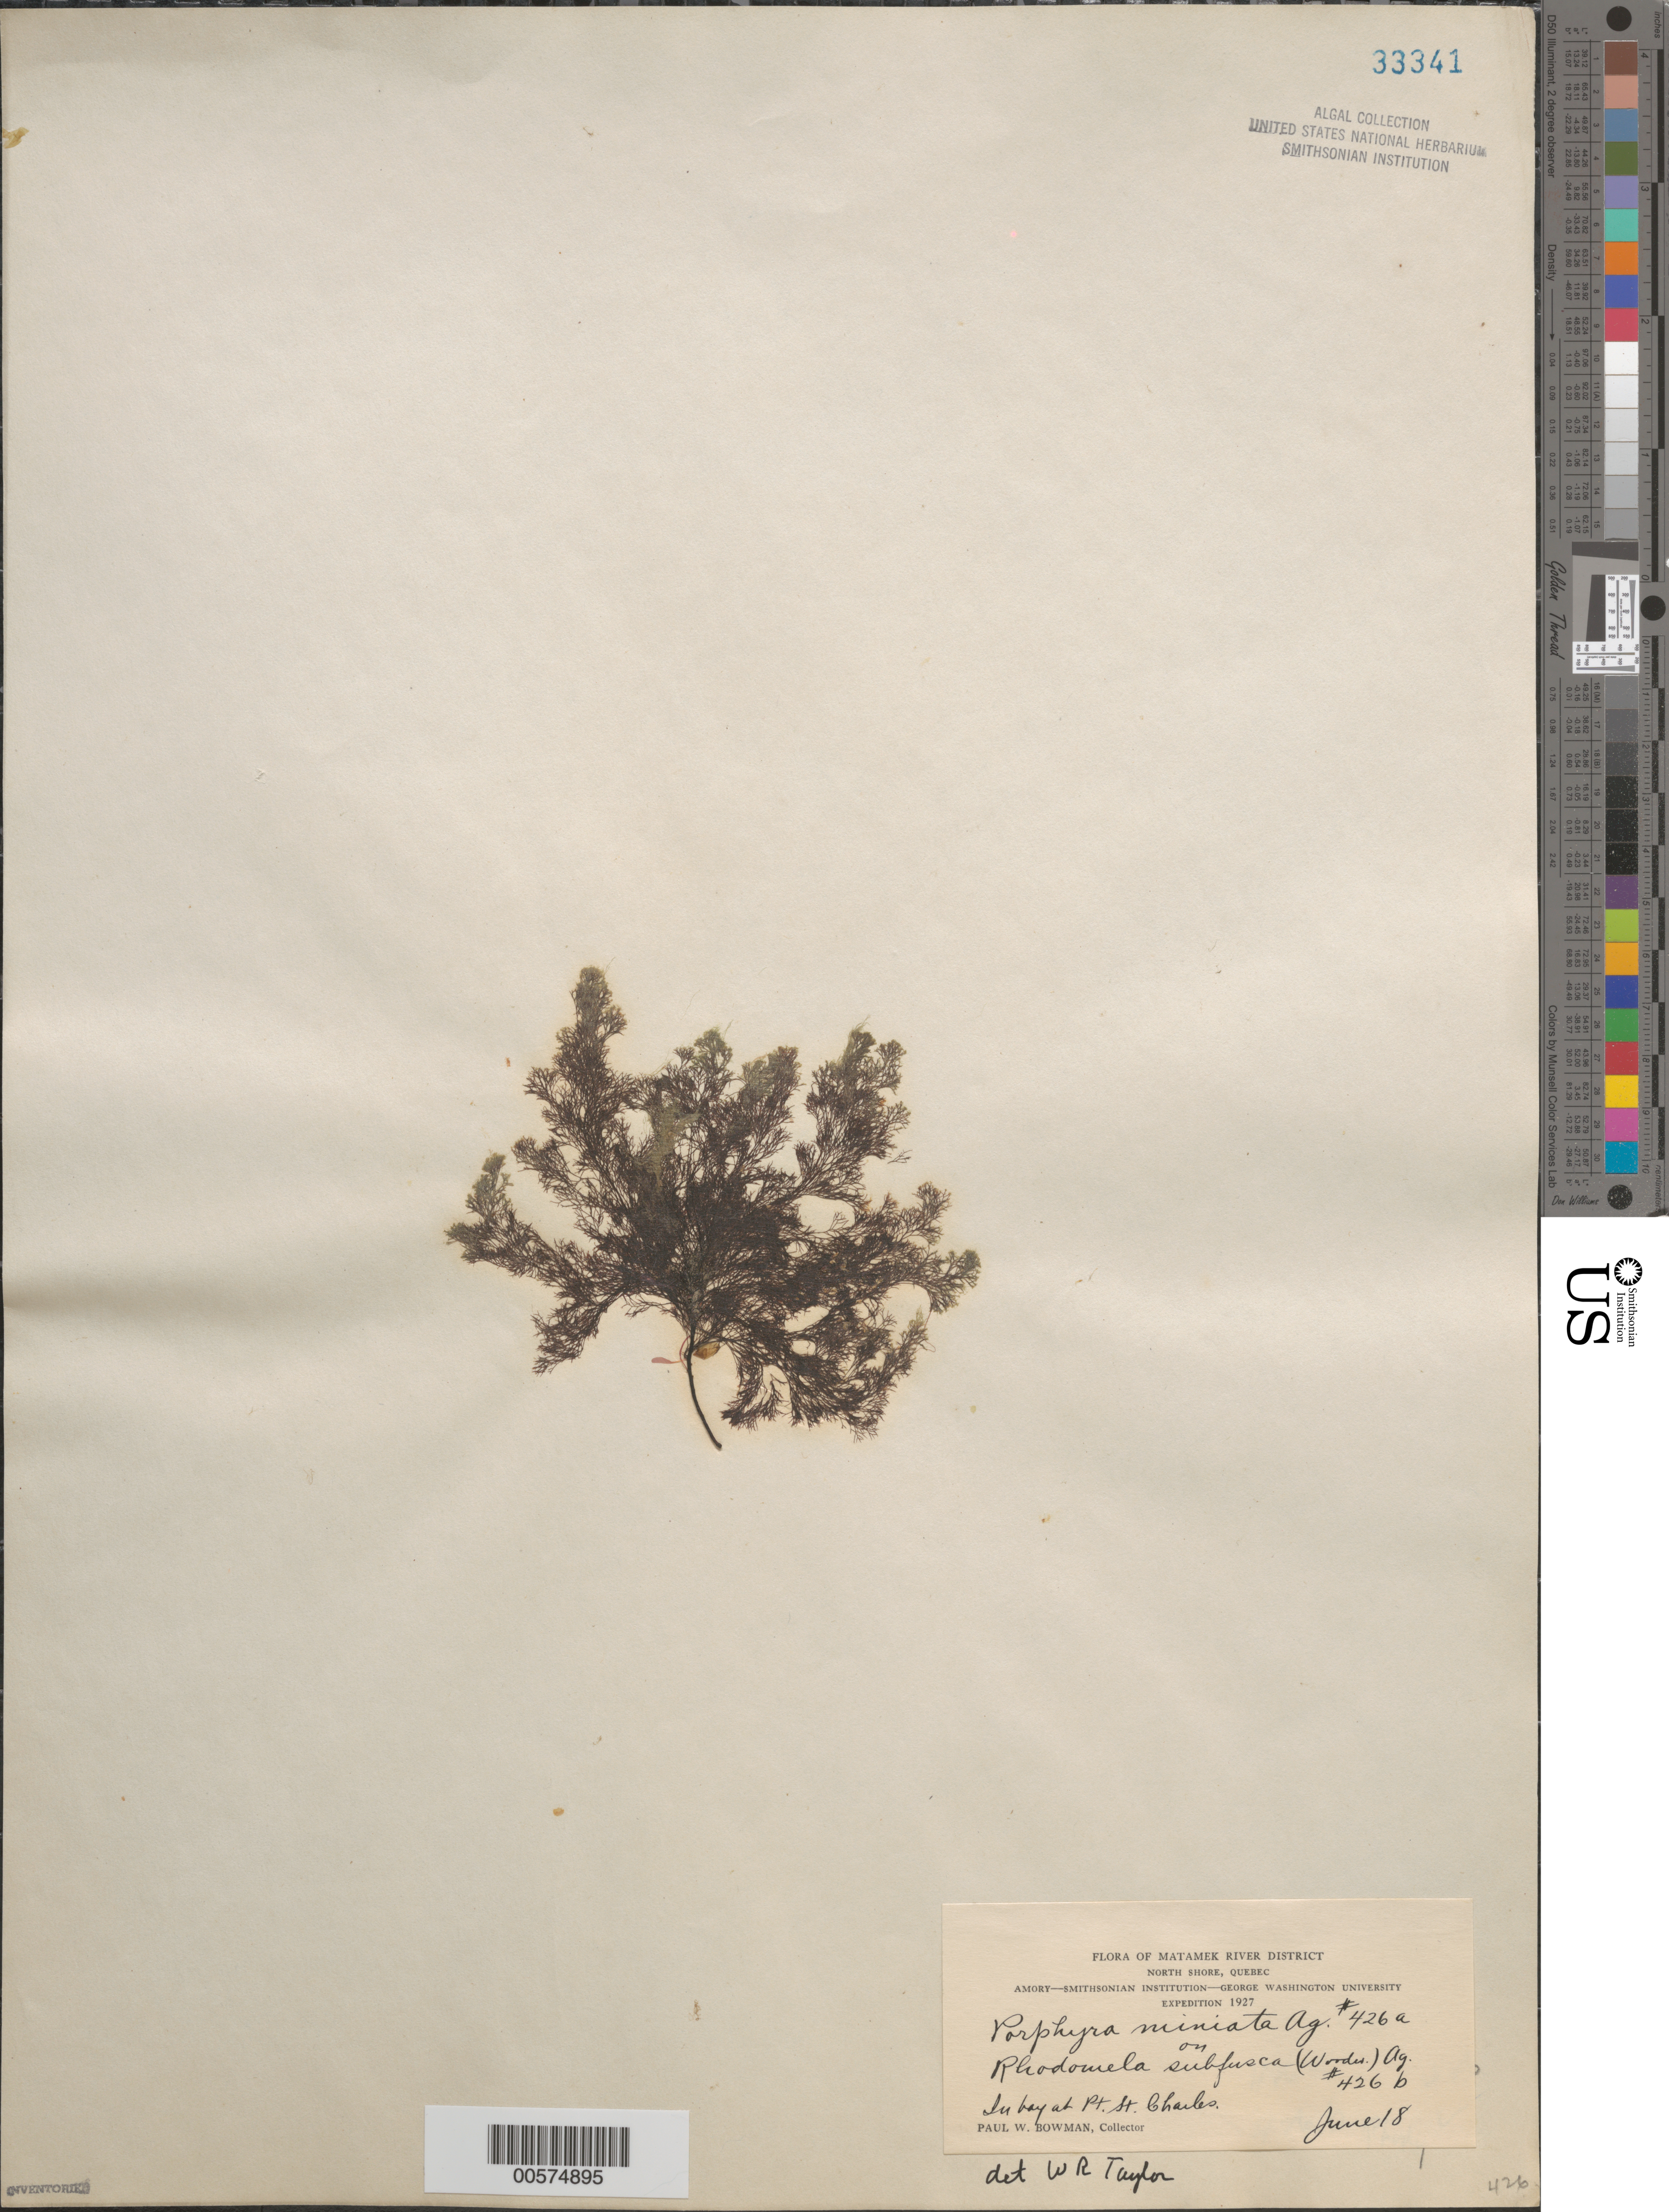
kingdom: Plantae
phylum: Rhodophyta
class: Bangiophyceae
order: Bangiales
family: Bangiaceae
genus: Wildemania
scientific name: Wildemania miniata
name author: (C. Agardh) Foslie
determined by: Algae name updating Project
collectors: P. Bowman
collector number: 426a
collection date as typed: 18 Jun 1927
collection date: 1927-06-18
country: Canada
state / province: Quebec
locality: Matamek river district, north shore, bay at point st. charles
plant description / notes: Amory-Smithsonian Institution-George Washington University Expedition, 1927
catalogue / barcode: US 33341